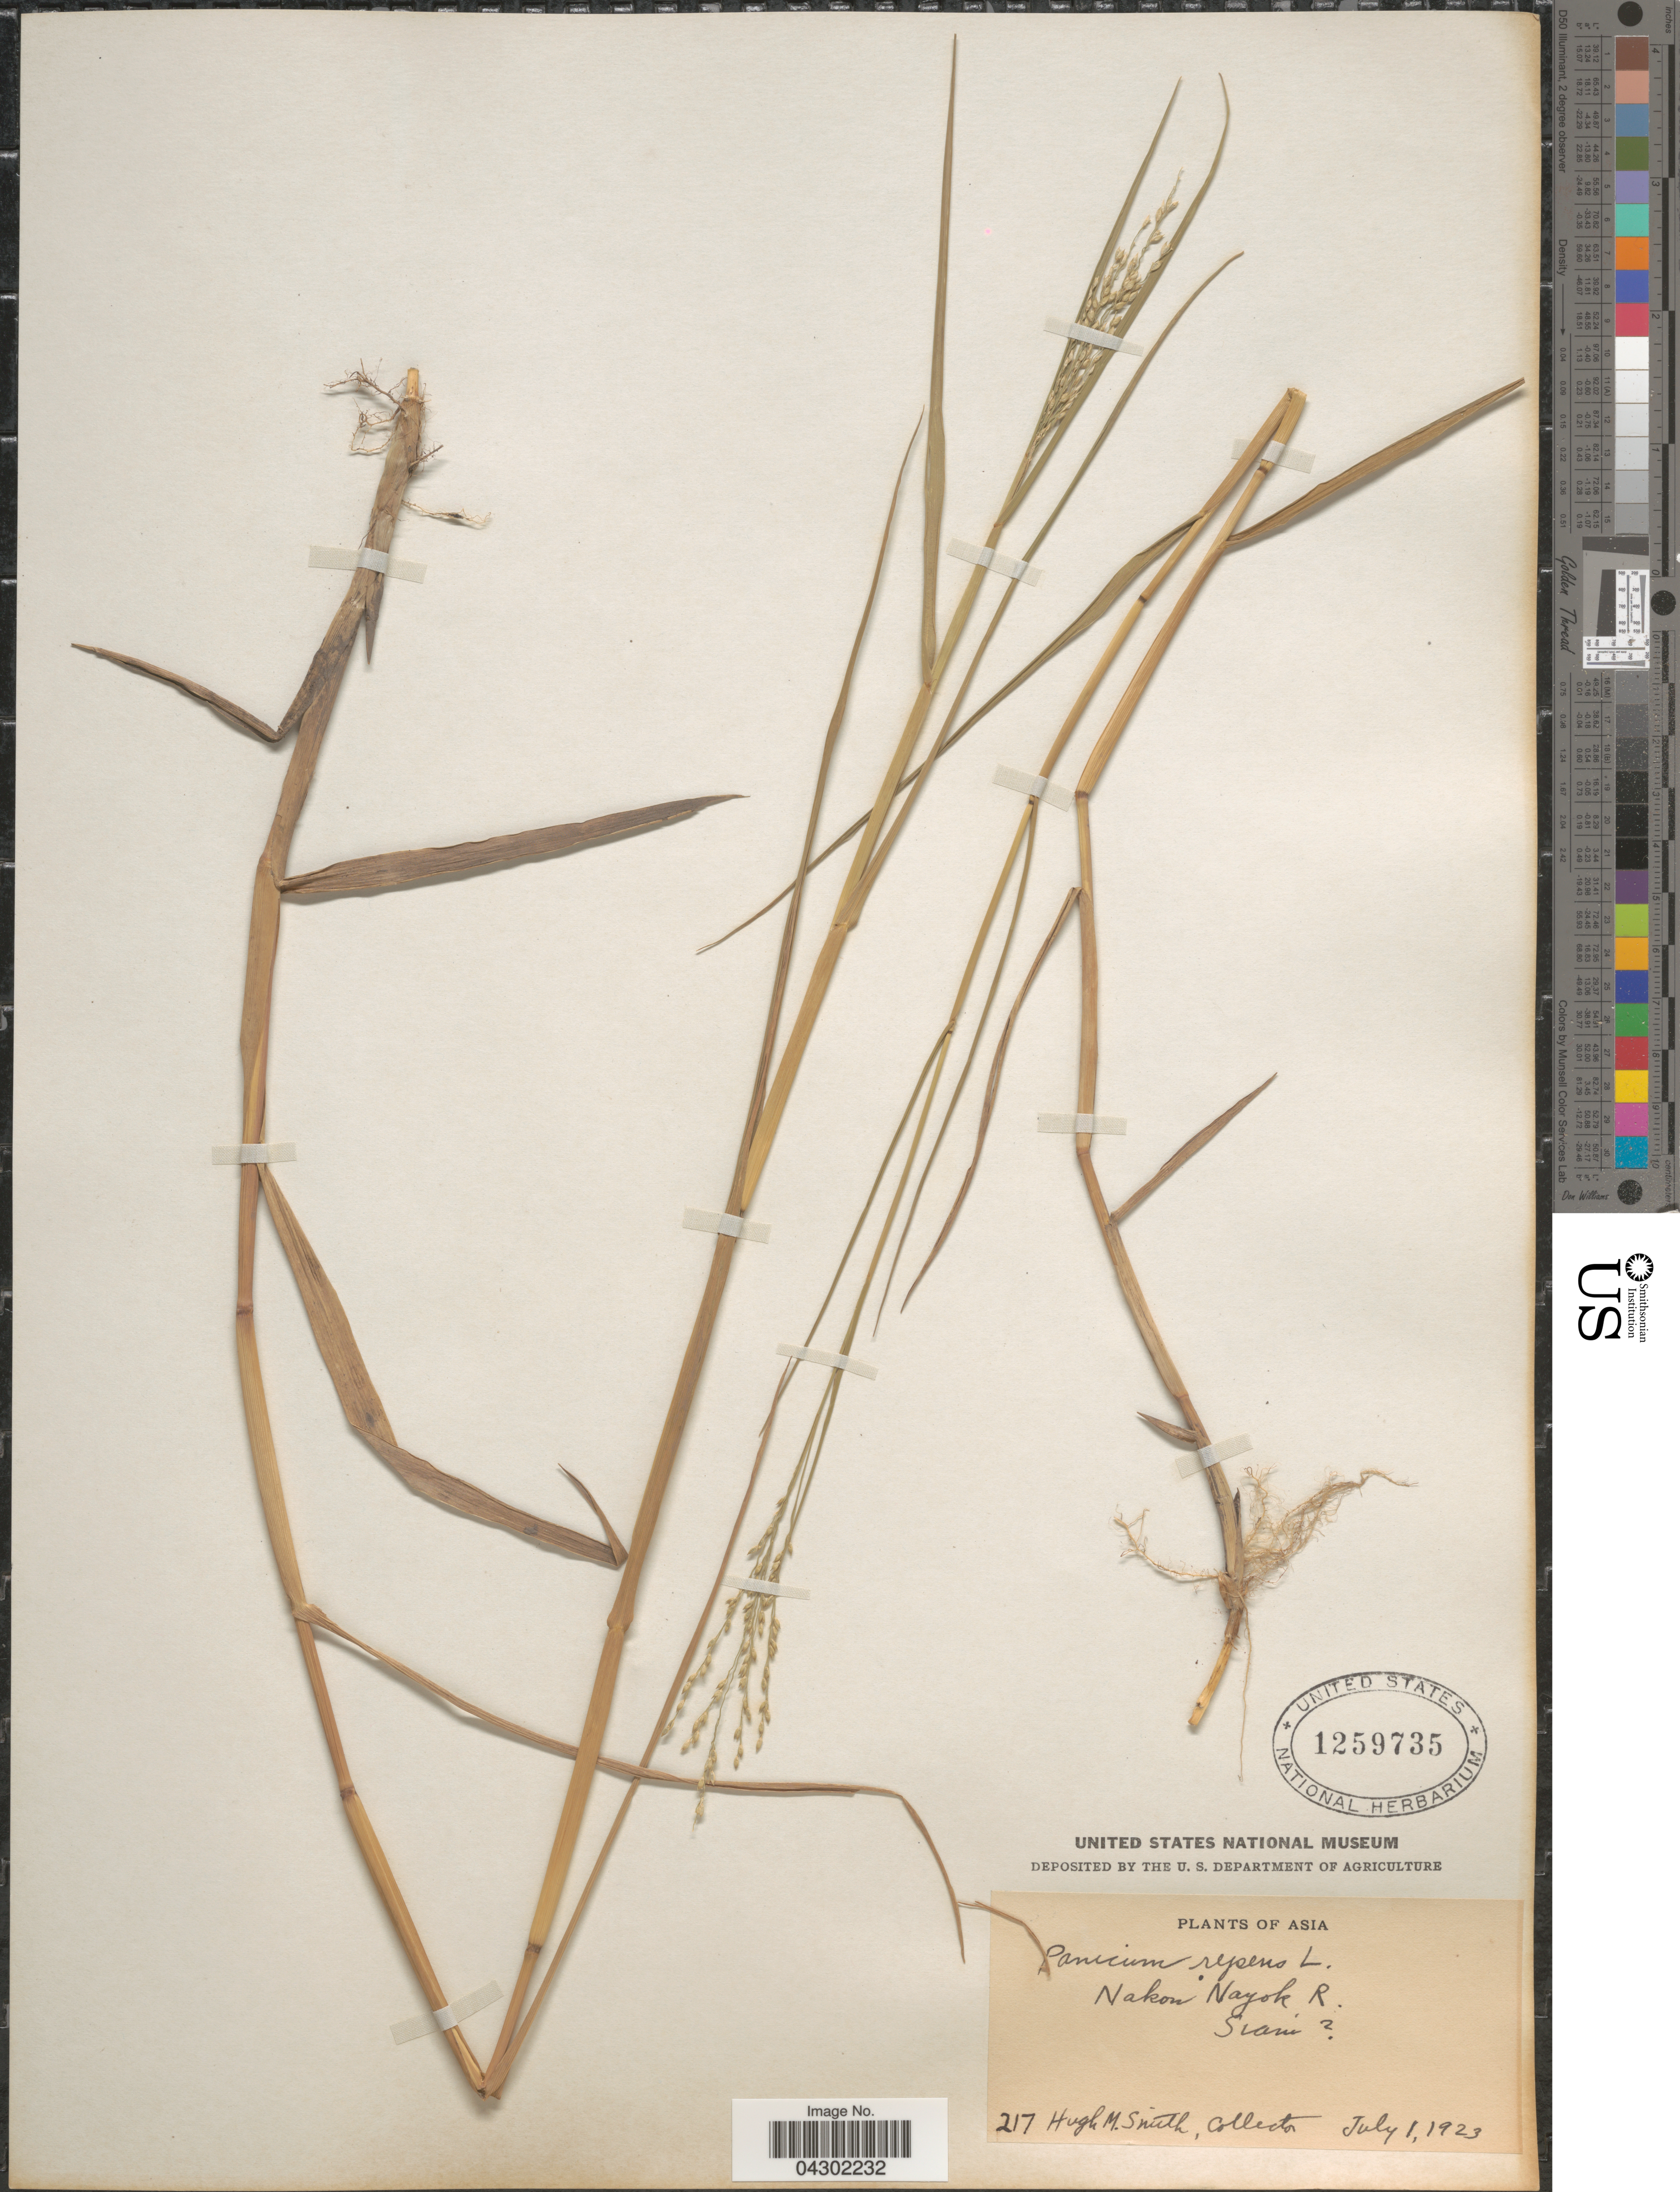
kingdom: Plantae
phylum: Tracheophyta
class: Liliopsida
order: Poales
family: Poaceae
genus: Panicum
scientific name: Panicum repens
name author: L.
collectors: H. M. Smith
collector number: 217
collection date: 1923-07-01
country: Thailand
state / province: Nakhon Nayok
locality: Nakon Nayok R. Siam.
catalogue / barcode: US 1259735